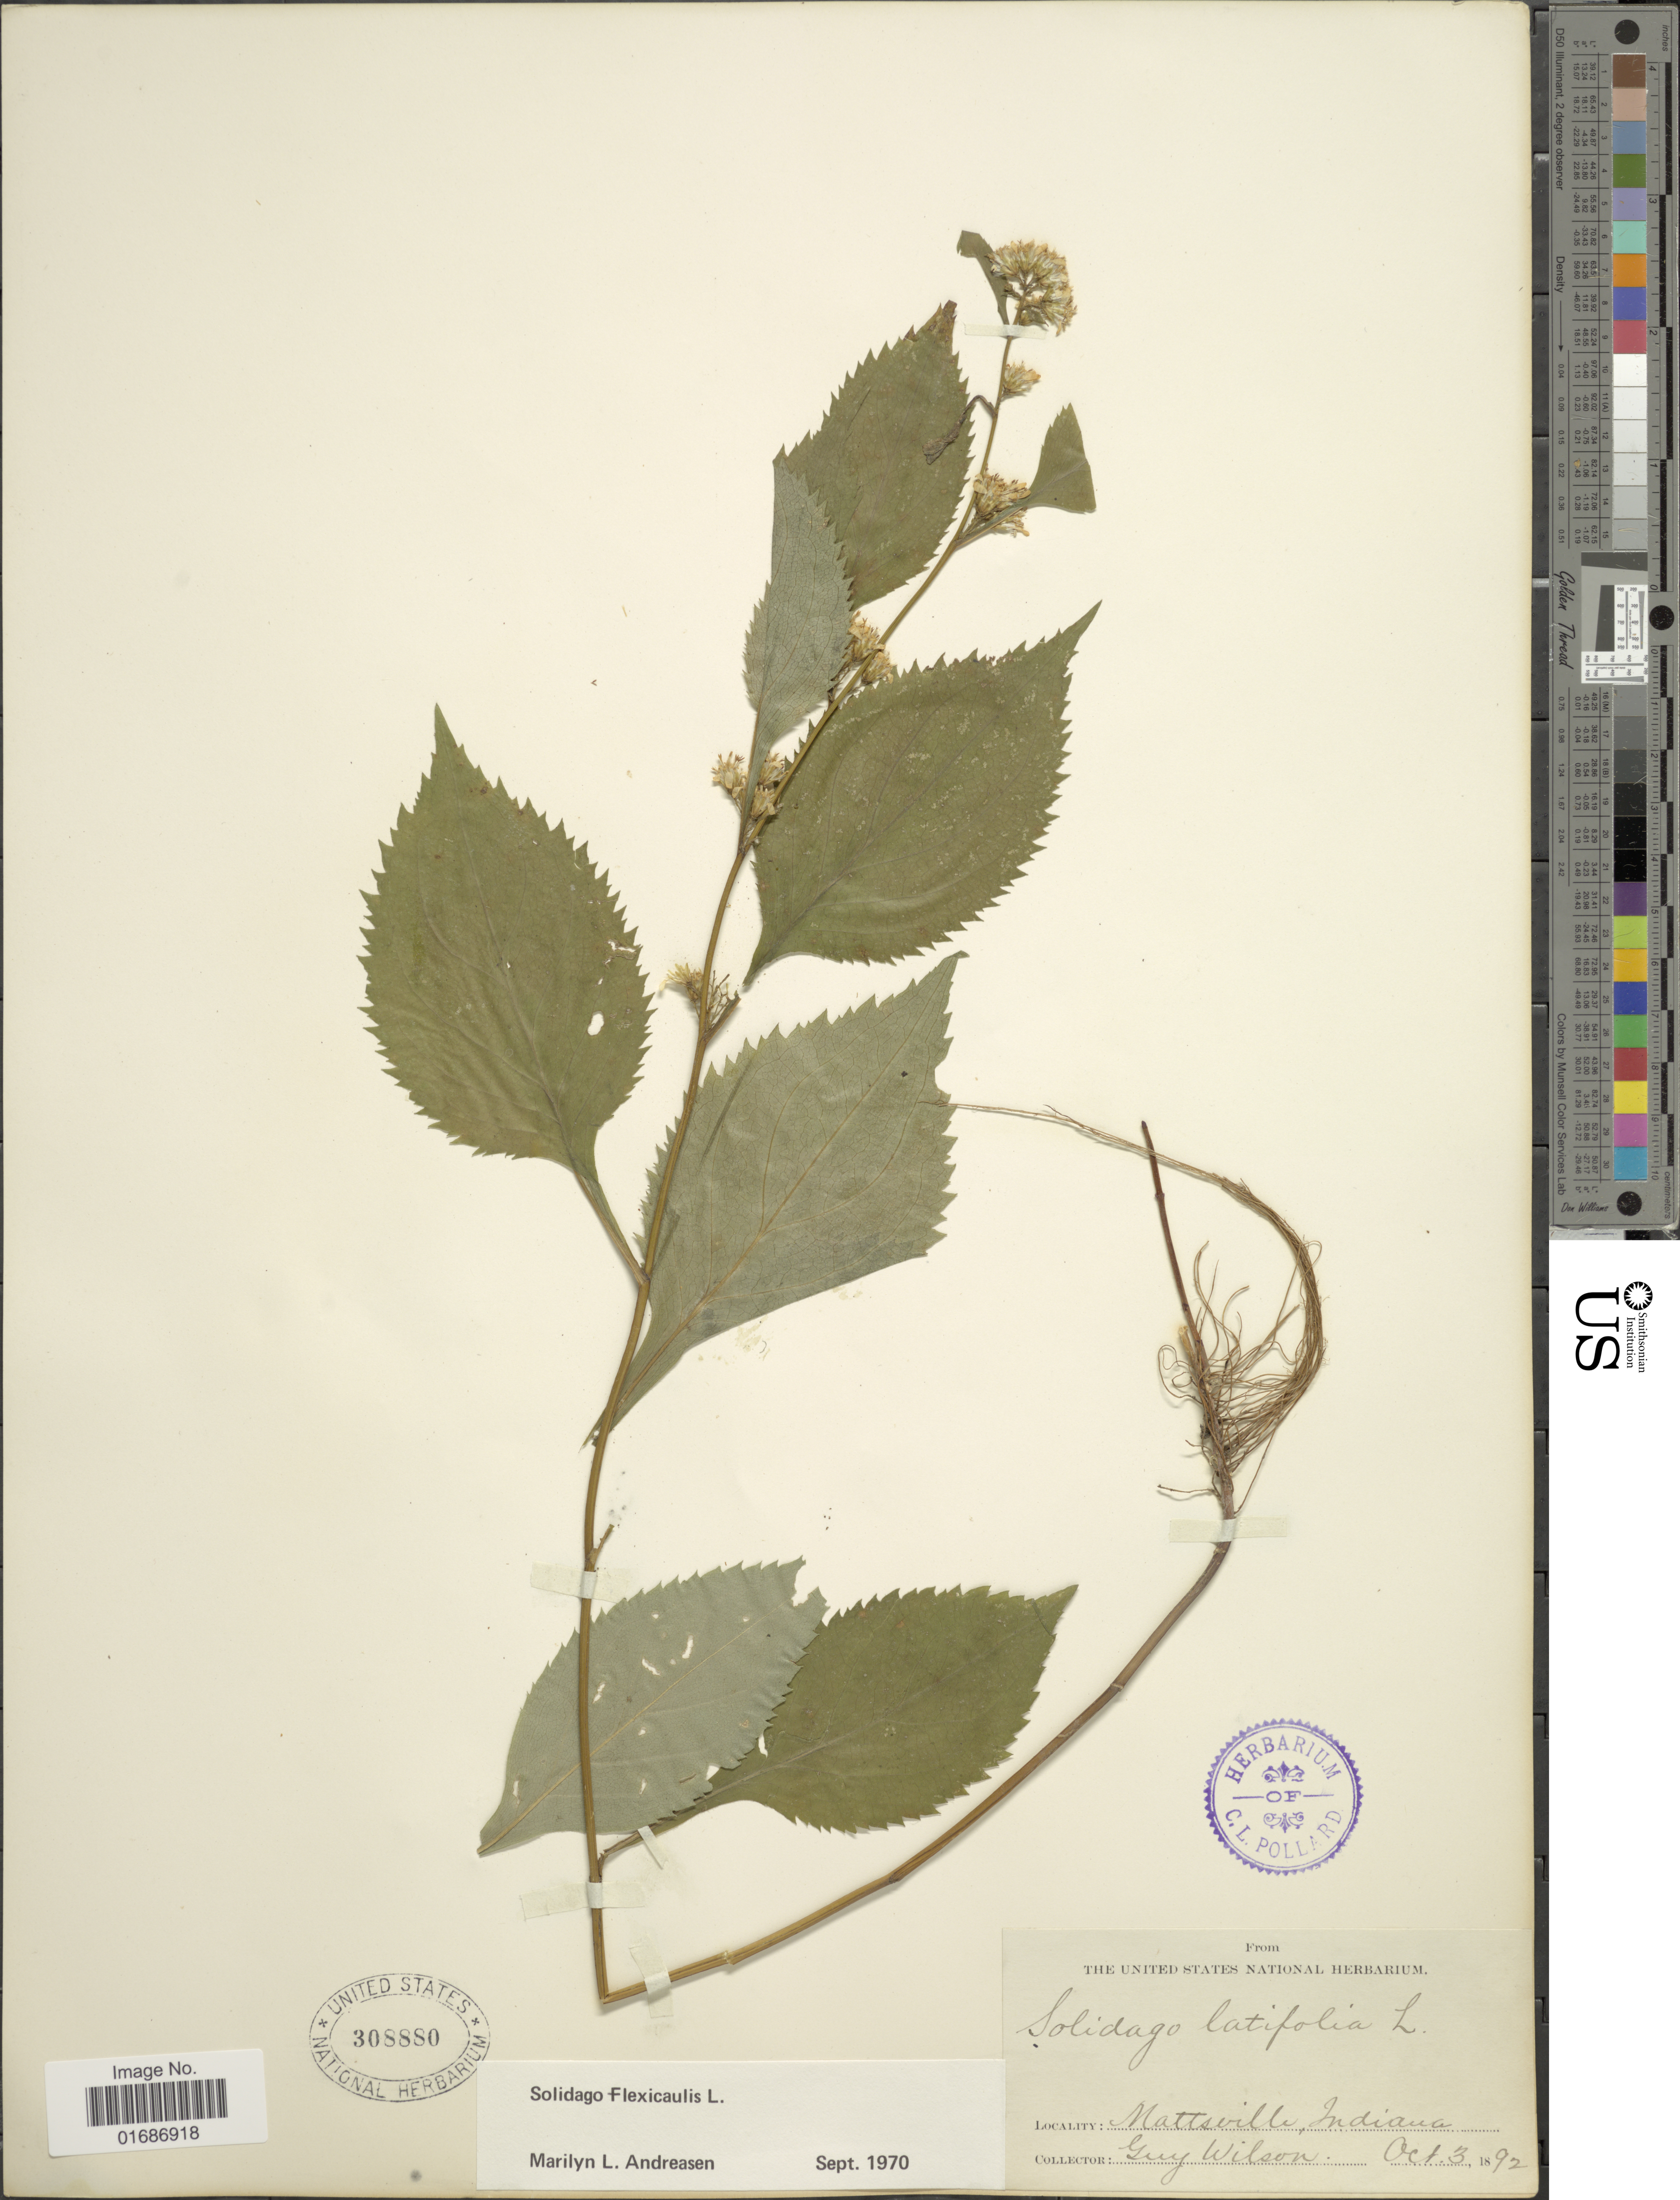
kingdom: Plantae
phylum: Tracheophyta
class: Magnoliopsida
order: Asterales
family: Asteraceae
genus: Solidago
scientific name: Solidago flexicaulis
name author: L.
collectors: G. Wilson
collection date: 1892-10-03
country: United States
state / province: Indiana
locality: Mattsville, Indiana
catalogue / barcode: US 308880